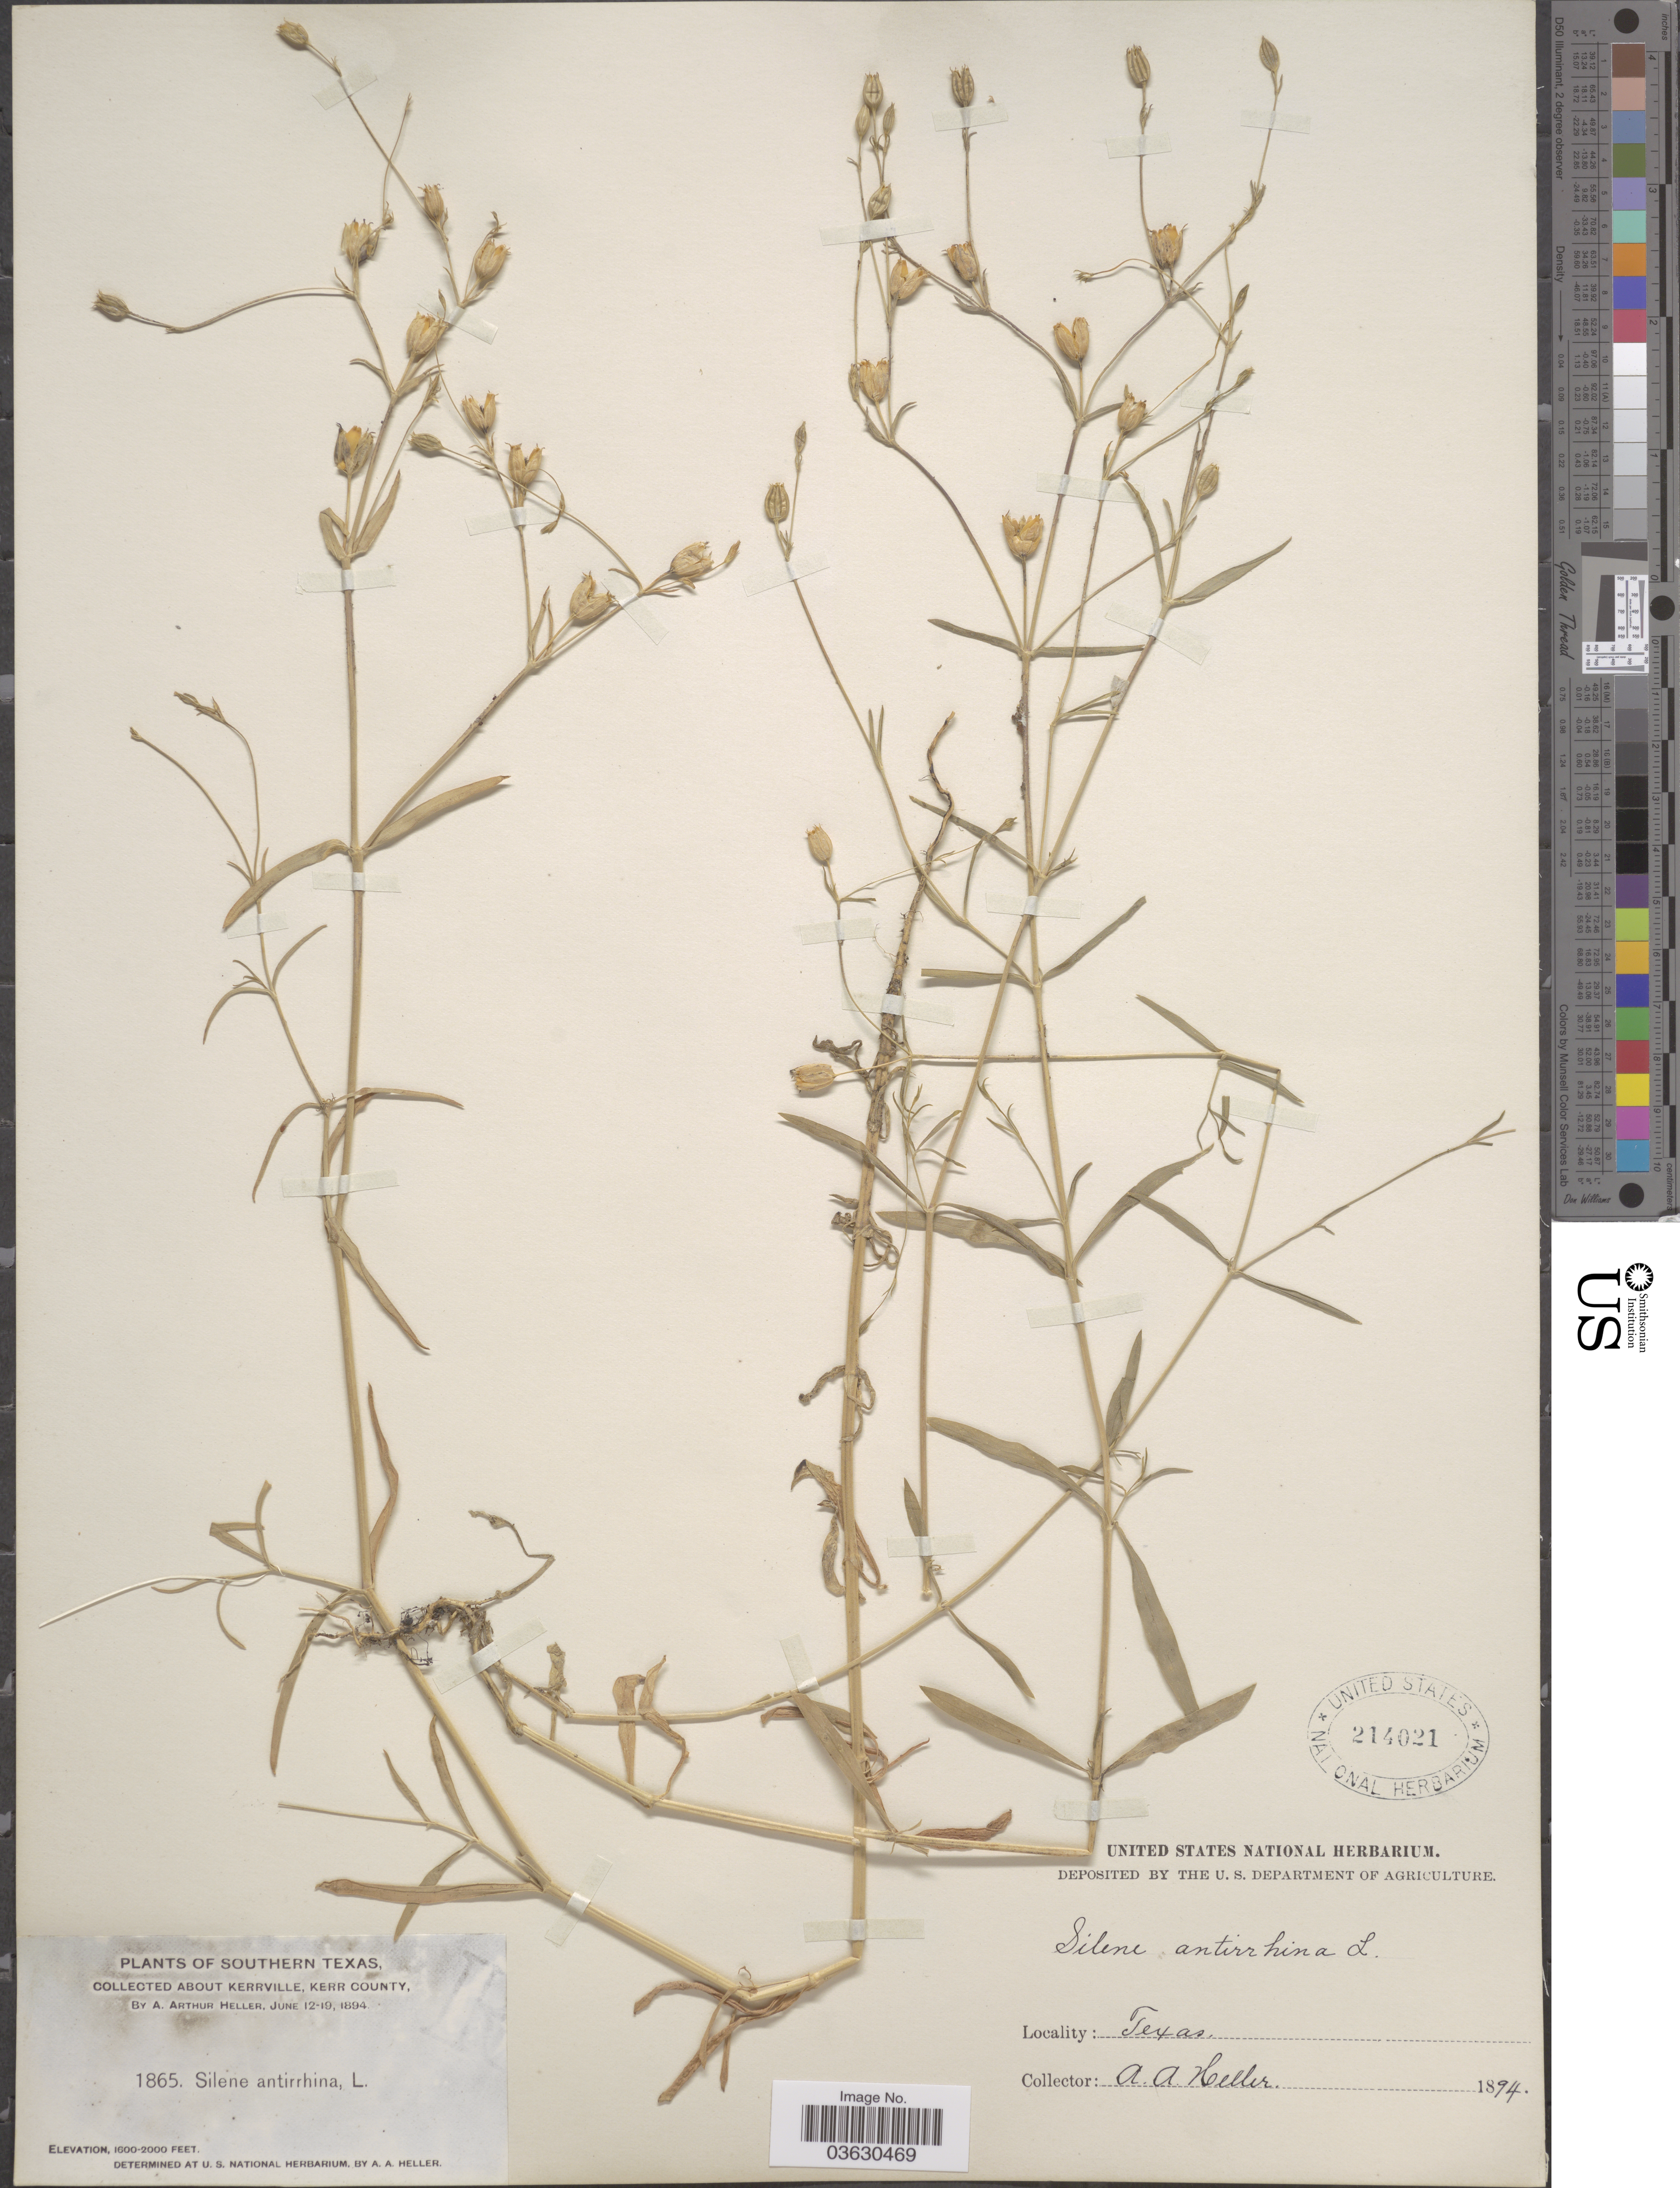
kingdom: Plantae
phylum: Tracheophyta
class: Magnoliopsida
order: Caryophyllales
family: Caryophyllaceae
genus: Silene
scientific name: Silene antirrhina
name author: L.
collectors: A. A. Heller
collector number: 1865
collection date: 1894-06-12/1894-06-19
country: United States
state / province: Texas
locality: Southern Texas. About Kerrville, Kerr County.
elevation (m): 488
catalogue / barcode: US 214021